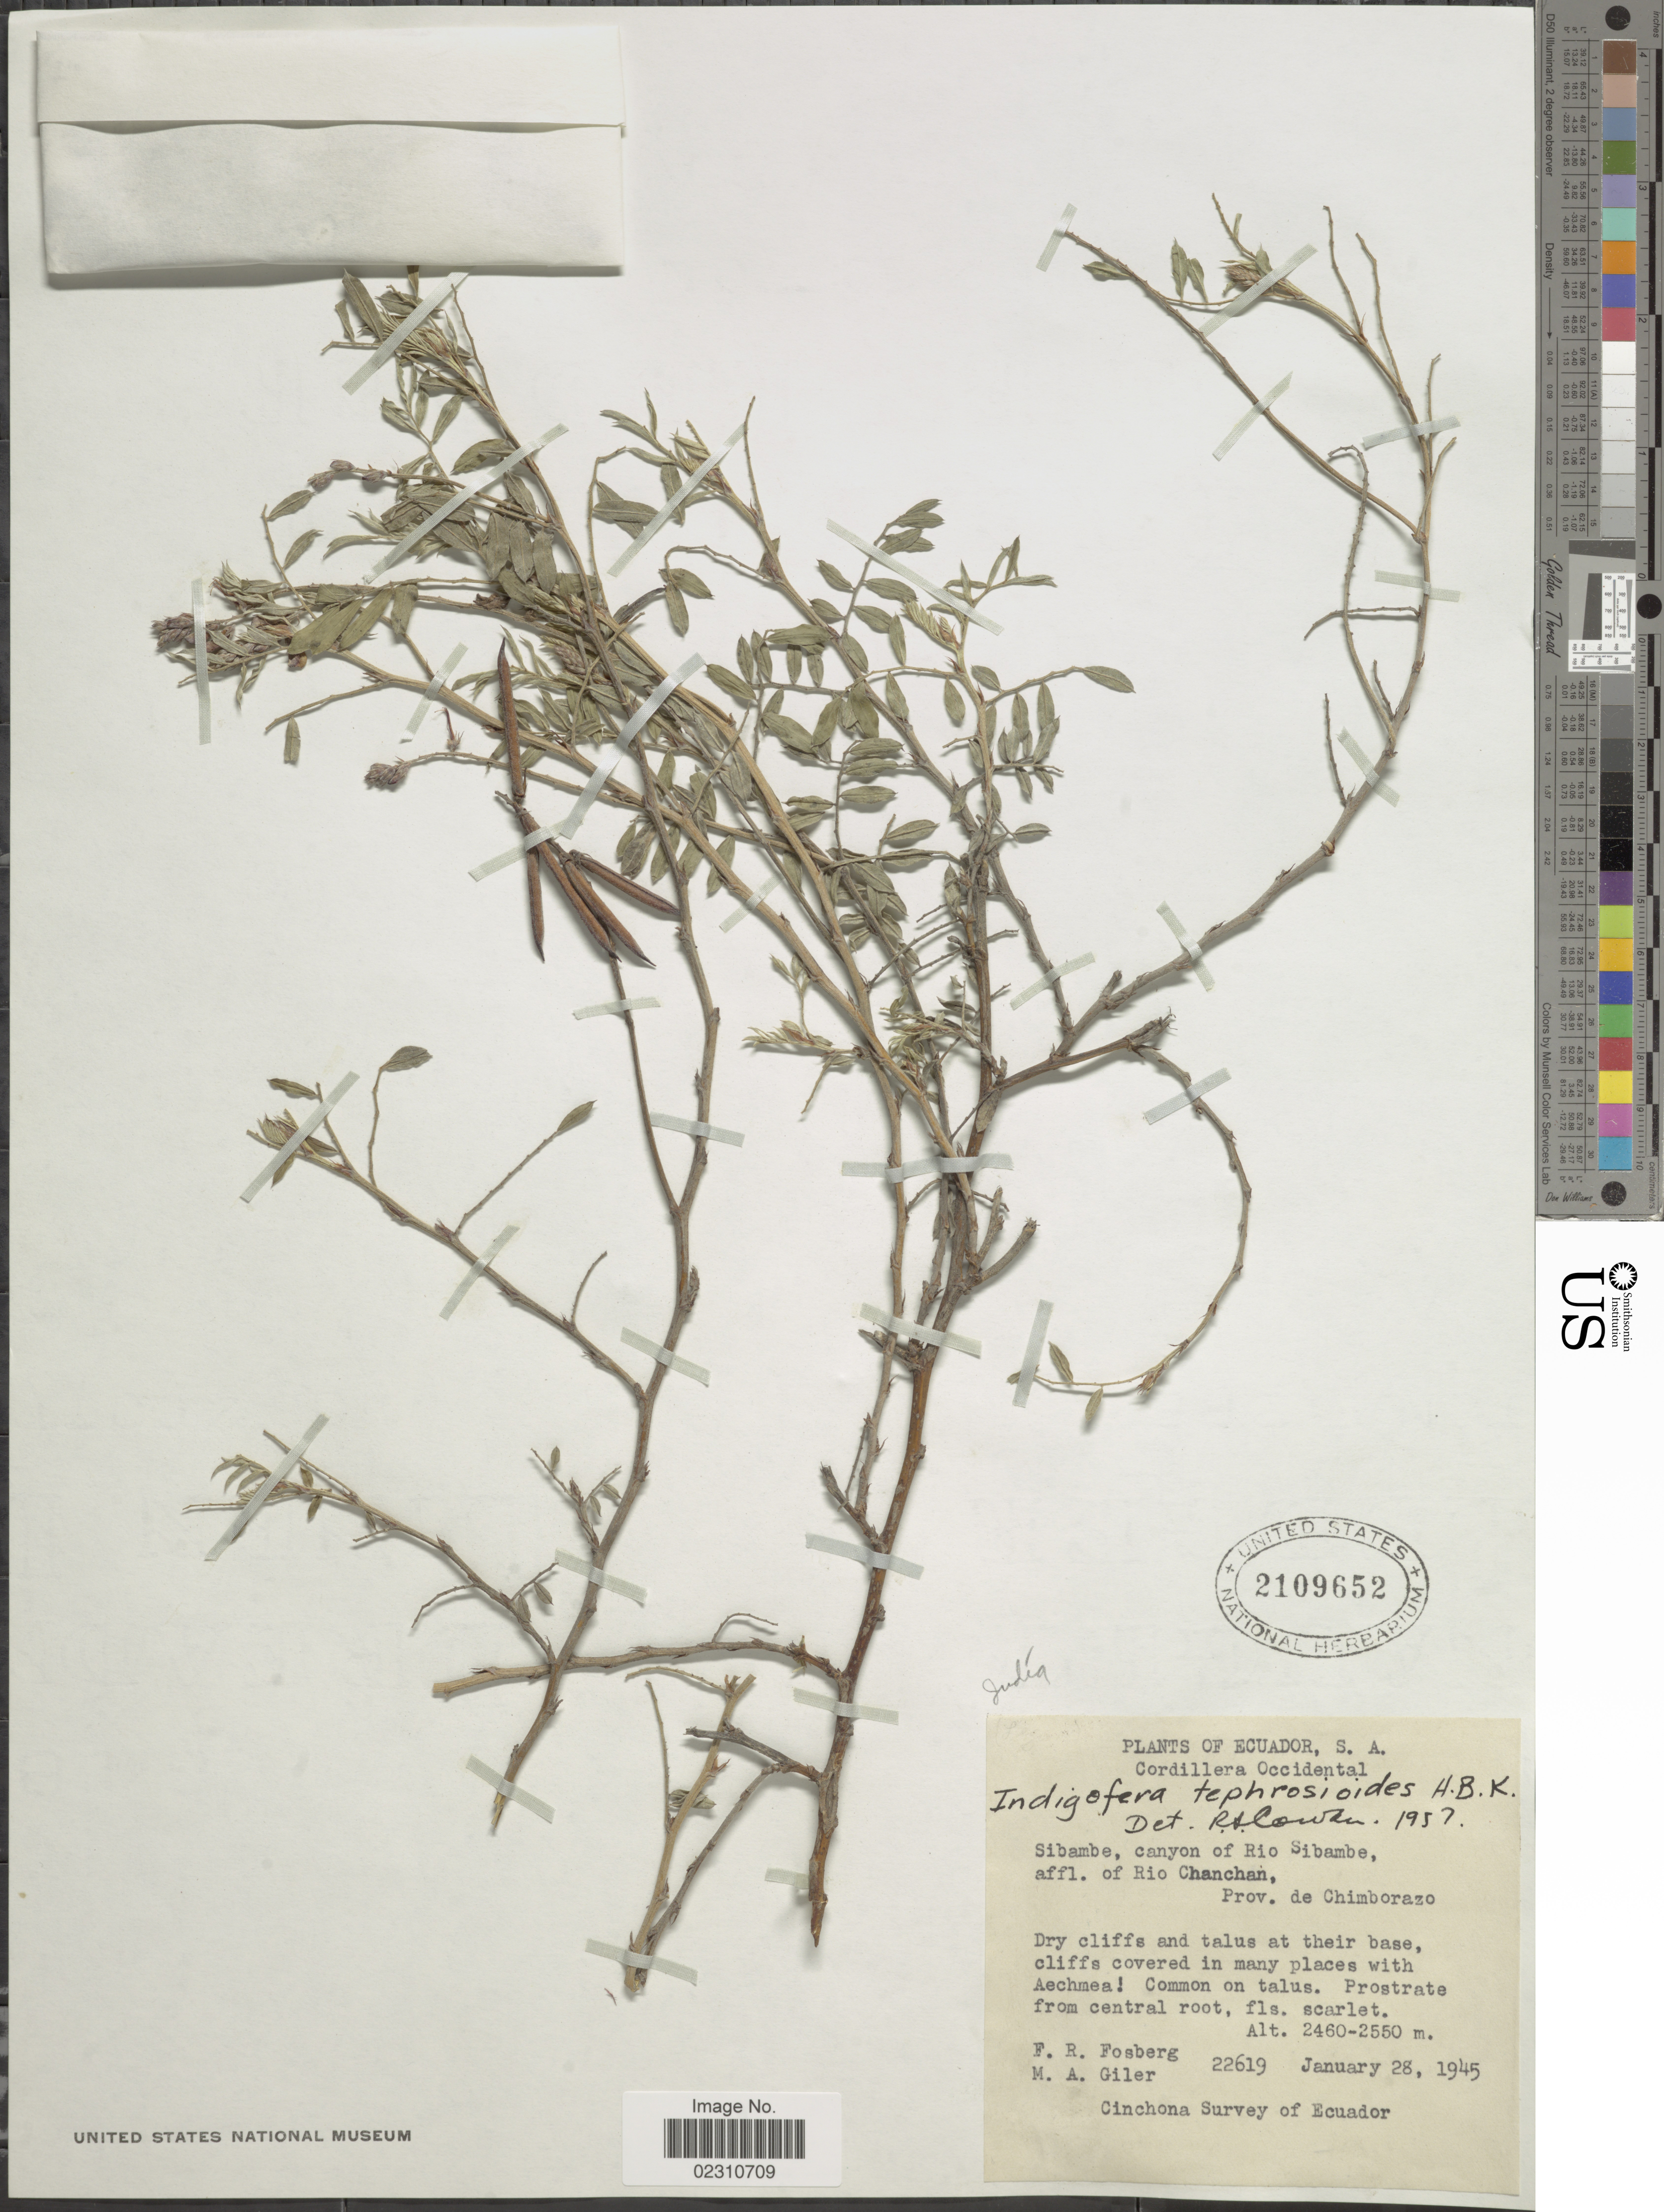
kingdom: Plantae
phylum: Tracheophyta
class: Magnoliopsida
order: Fabales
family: Fabaceae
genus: Indigofera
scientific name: Indigofera tephrosioides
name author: Kunth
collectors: F. R. Fosberg & M. Giler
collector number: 22619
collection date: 1945-01-28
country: Ecuador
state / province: Chimborazo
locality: Simbambe, canyon of Rio Simbambe, affl. of Rio ChanChan, Prov. de Chimborazo.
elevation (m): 2460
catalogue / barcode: US 2109652